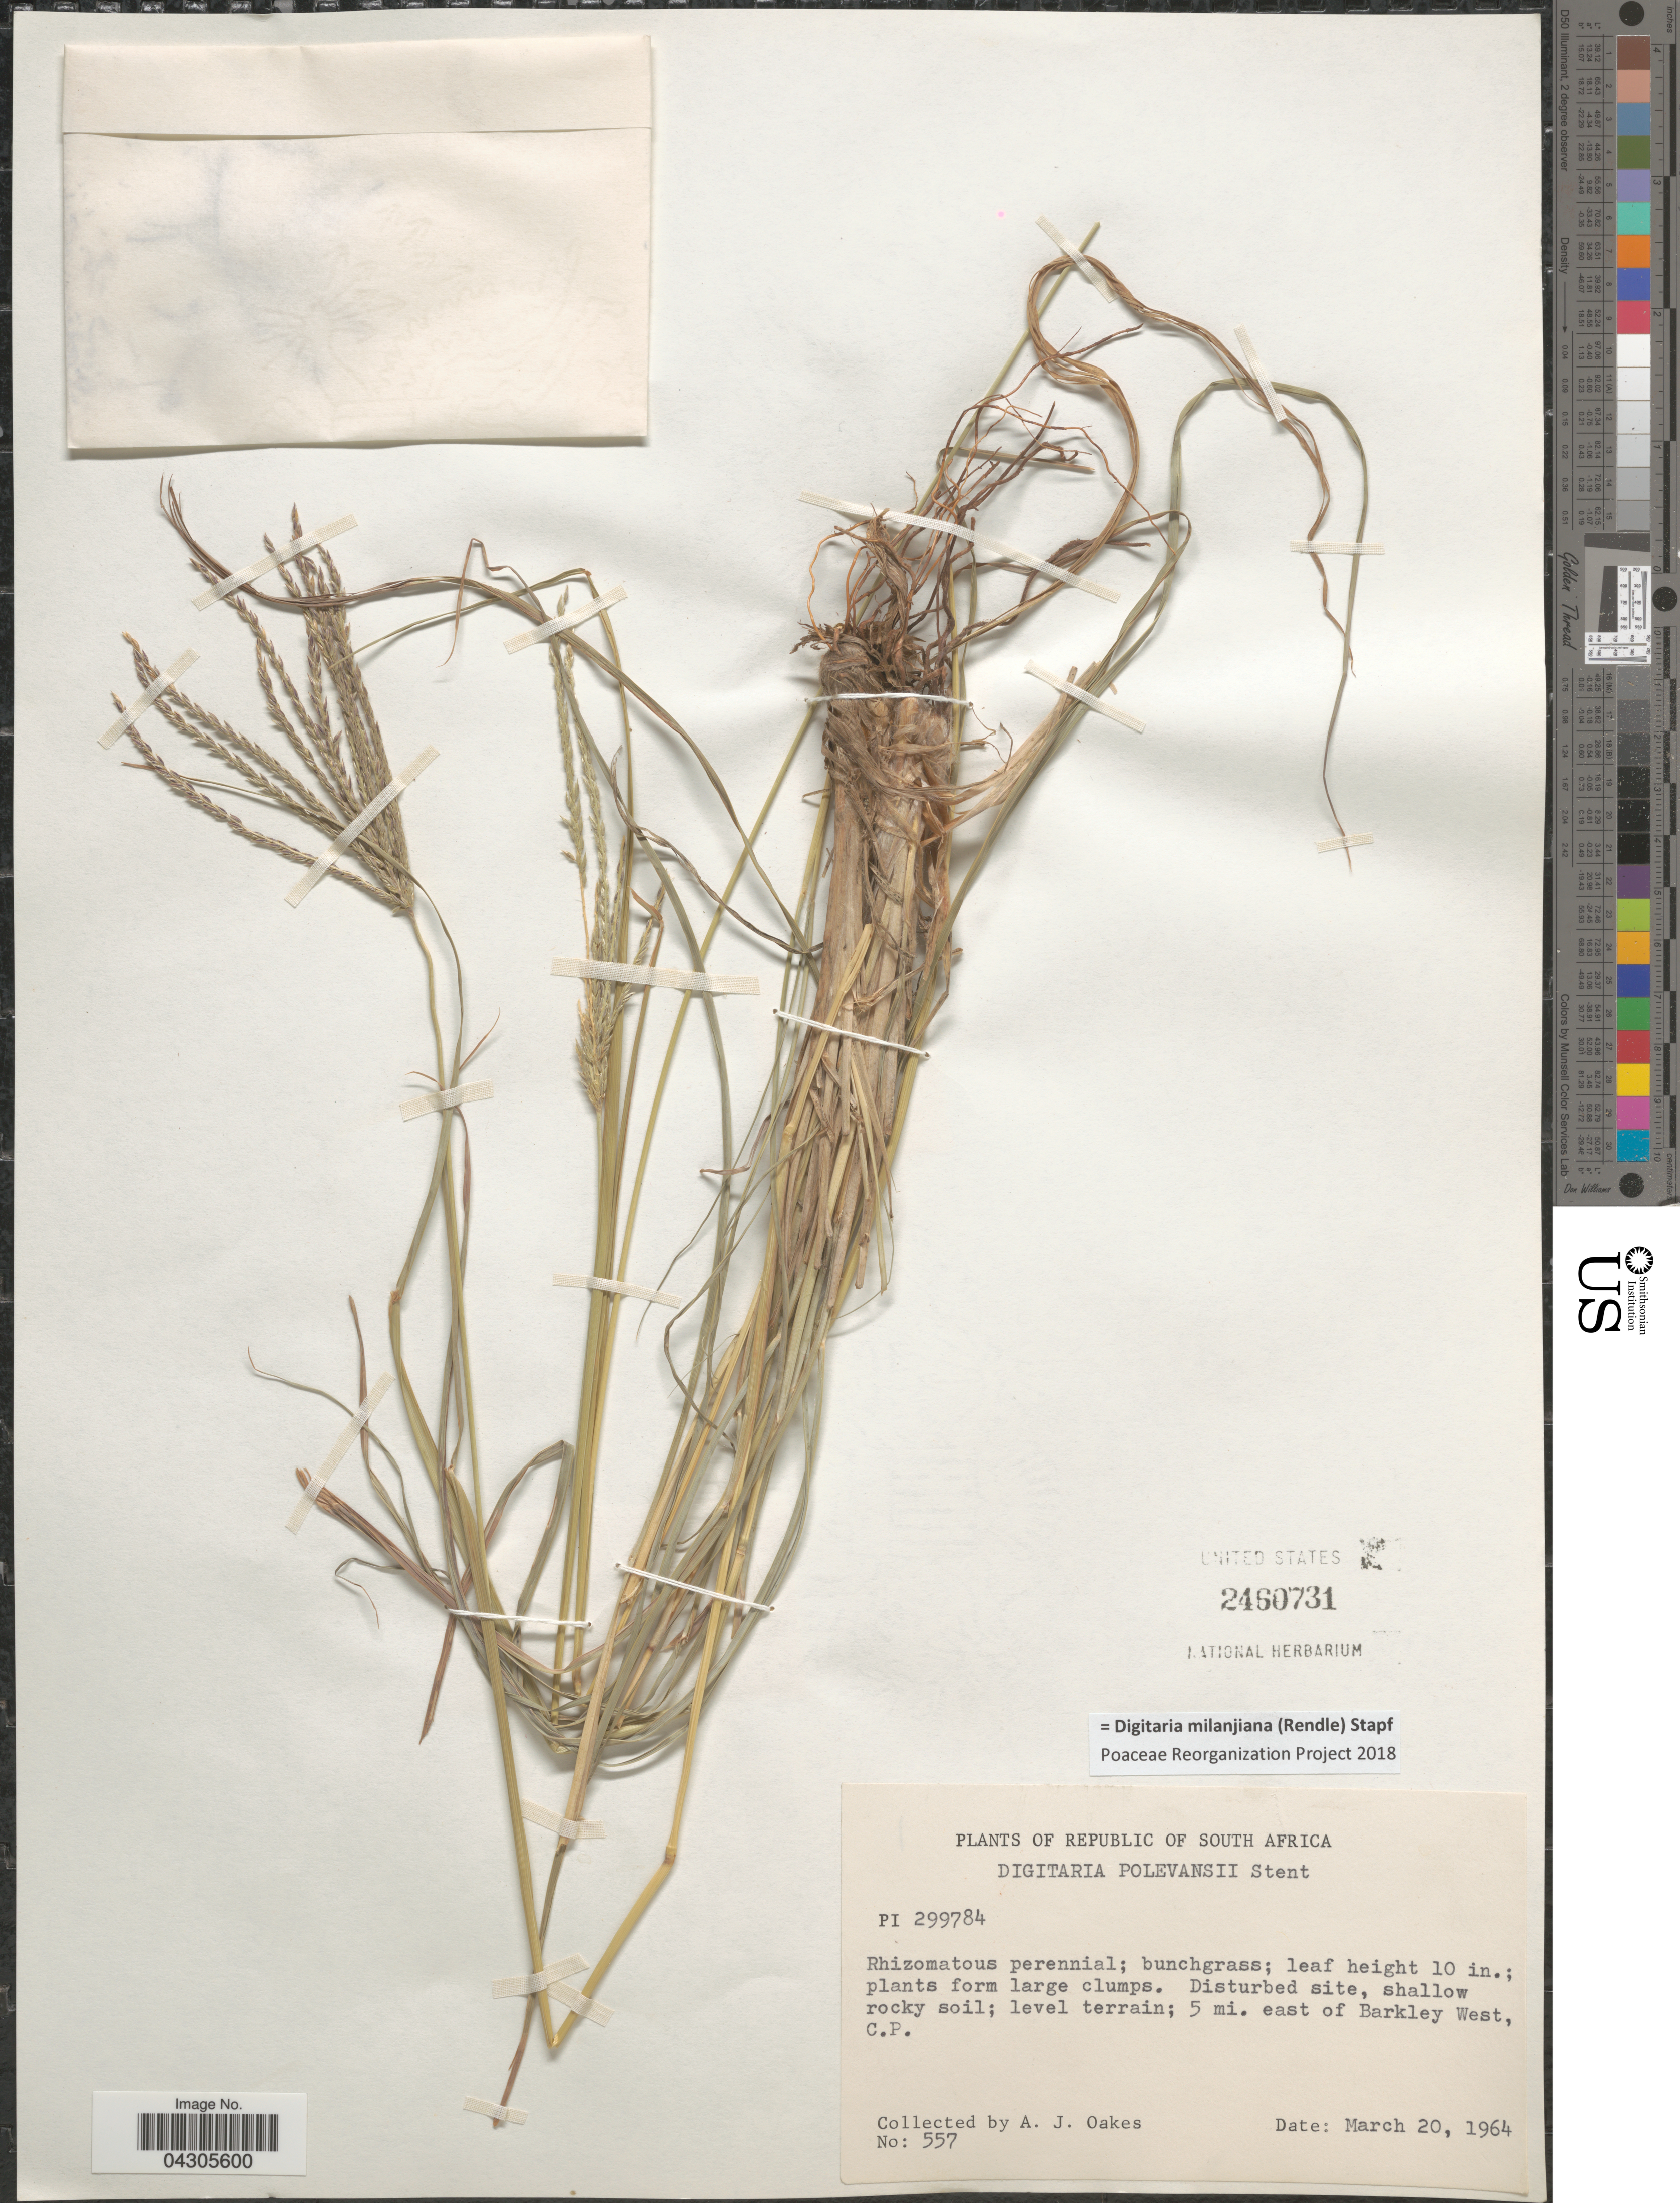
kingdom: Plantae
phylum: Tracheophyta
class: Liliopsida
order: Poales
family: Poaceae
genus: Digitaria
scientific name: Digitaria milanjiana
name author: (Rendle) Stapf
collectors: A. Oakes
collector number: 557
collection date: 1964-03-20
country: South Africa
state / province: Northern Cape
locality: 5 mi. east of Barkley West.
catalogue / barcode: US 2460731